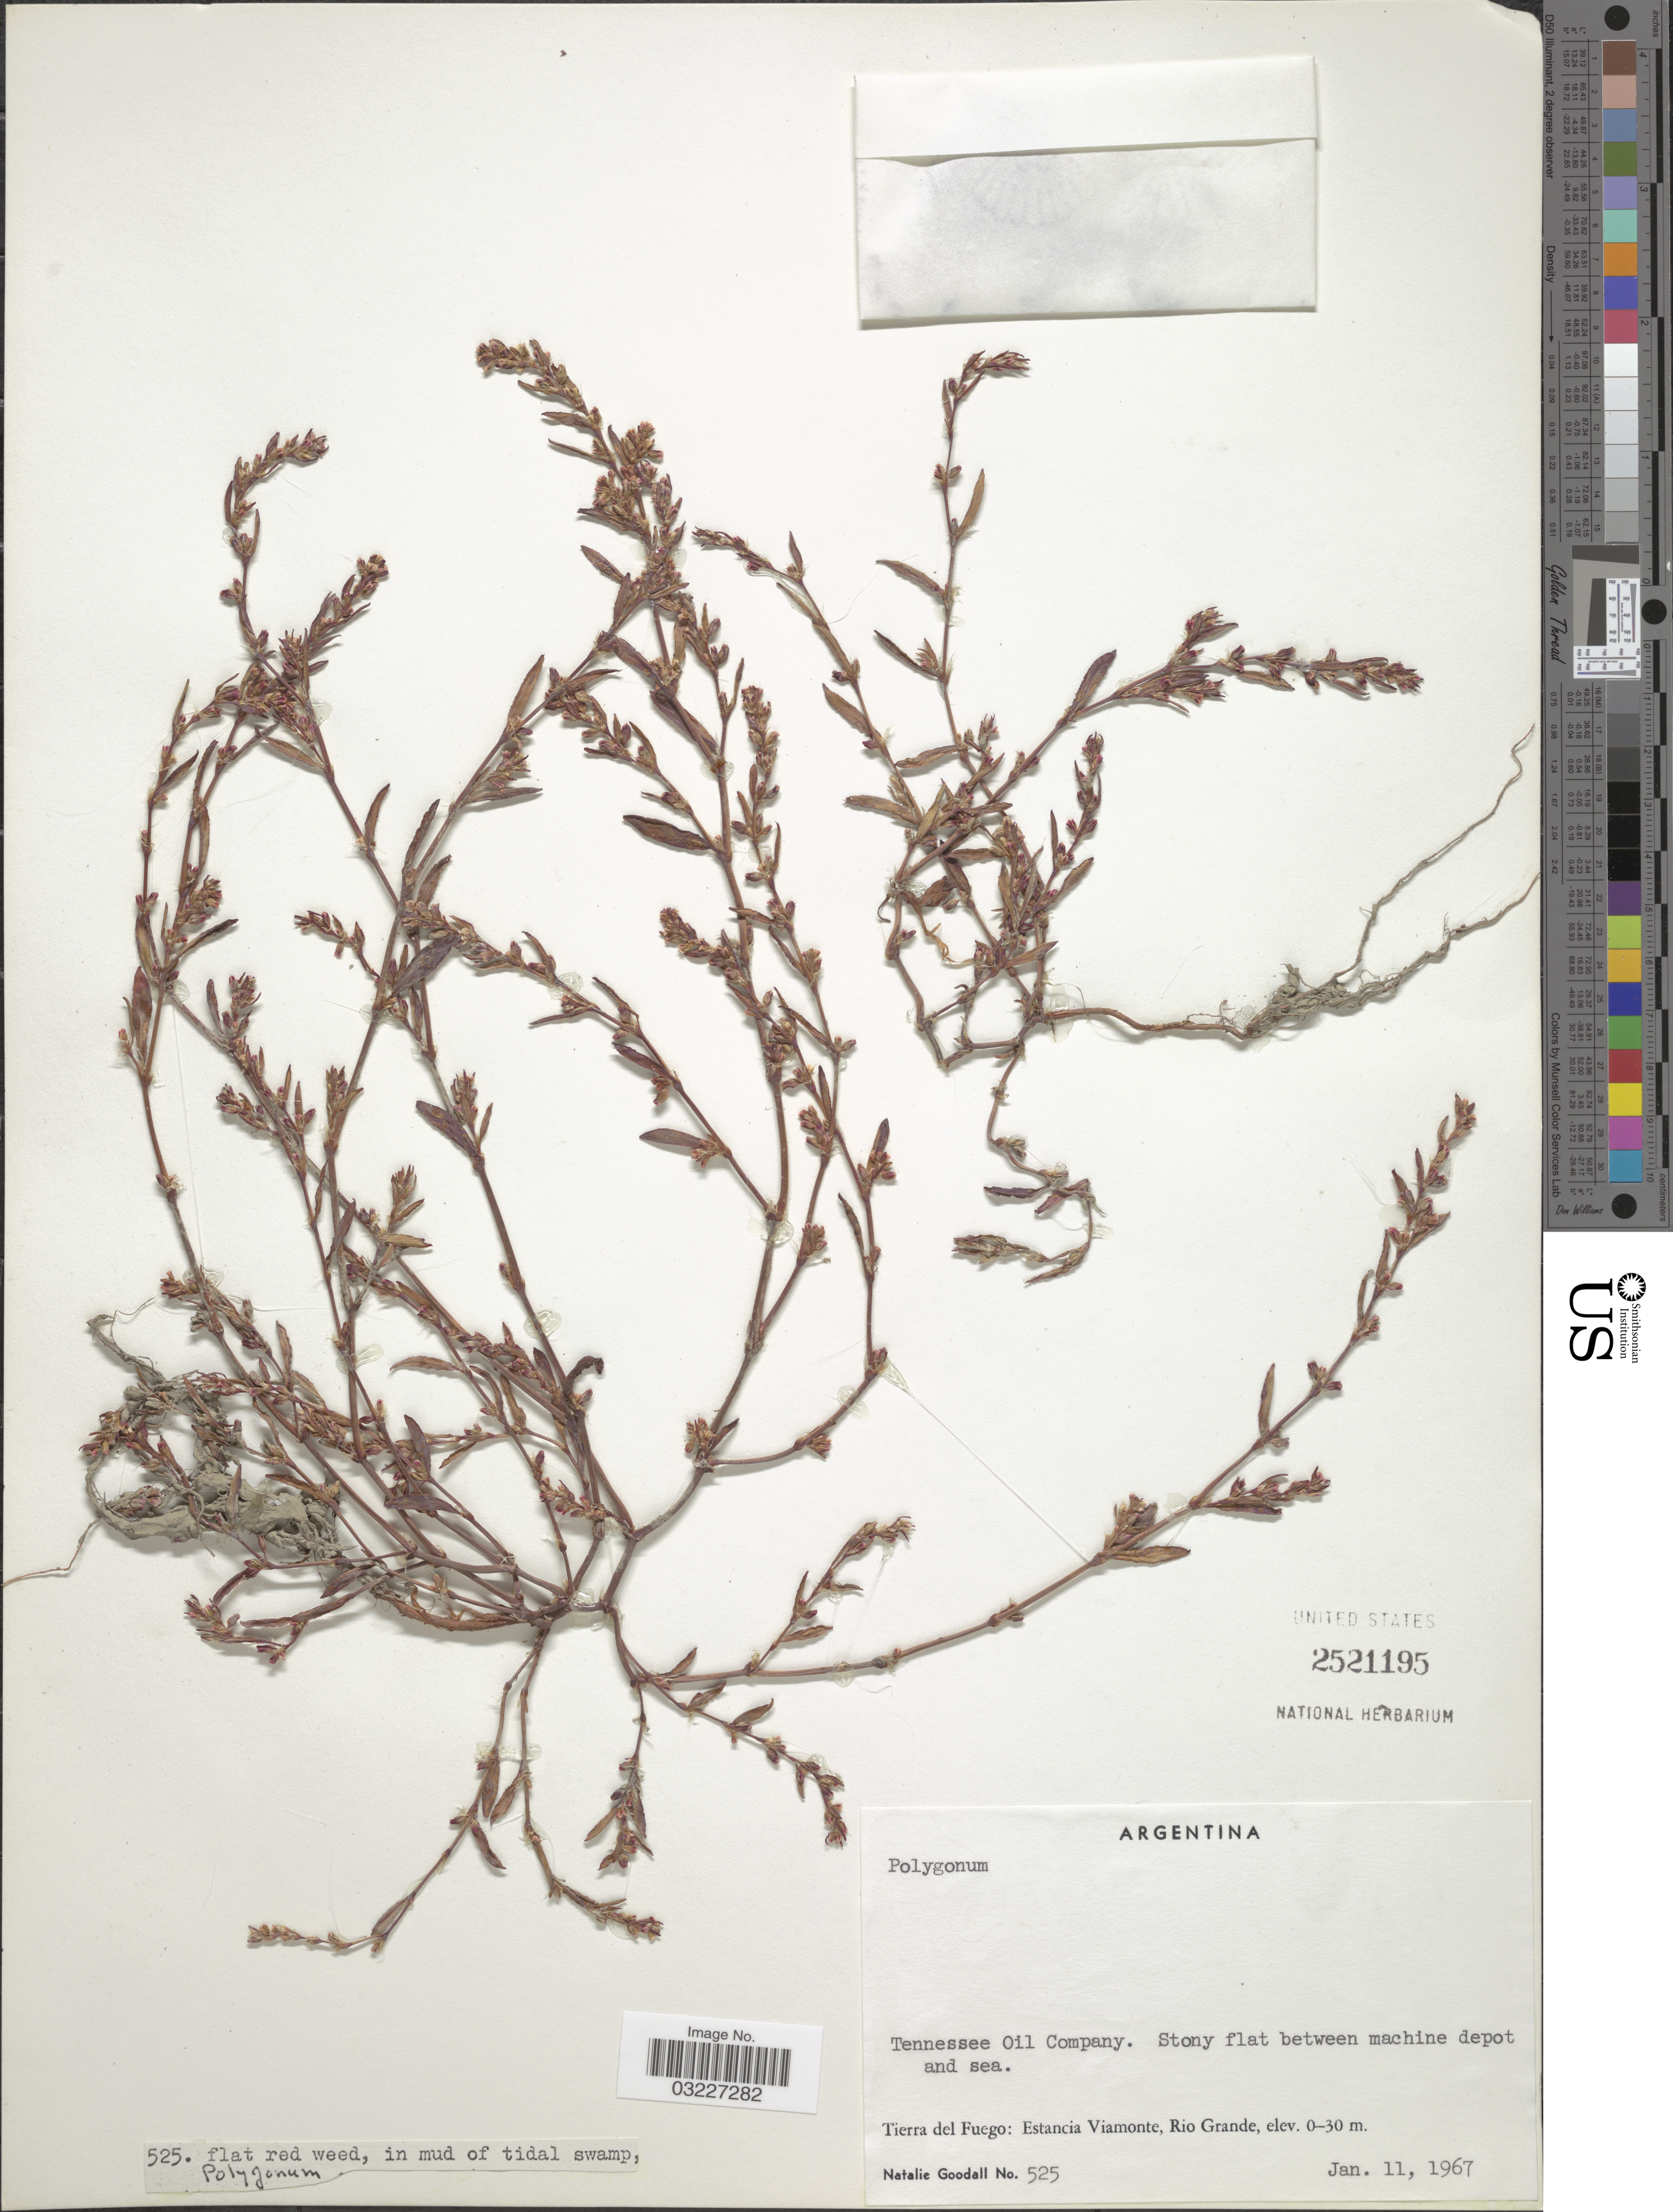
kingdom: Plantae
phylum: Tracheophyta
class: Magnoliopsida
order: Caryophyllales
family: Polygonaceae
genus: Polygonum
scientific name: Polygonum sp.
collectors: N. Goodall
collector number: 525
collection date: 1967-01-11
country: Argentina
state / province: Tierra del Fuego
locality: Tennessee Oil Company. Stony flat between machine depot and sea. Estancia Viamonte, Rio Grande.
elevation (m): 0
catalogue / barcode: US 2521195